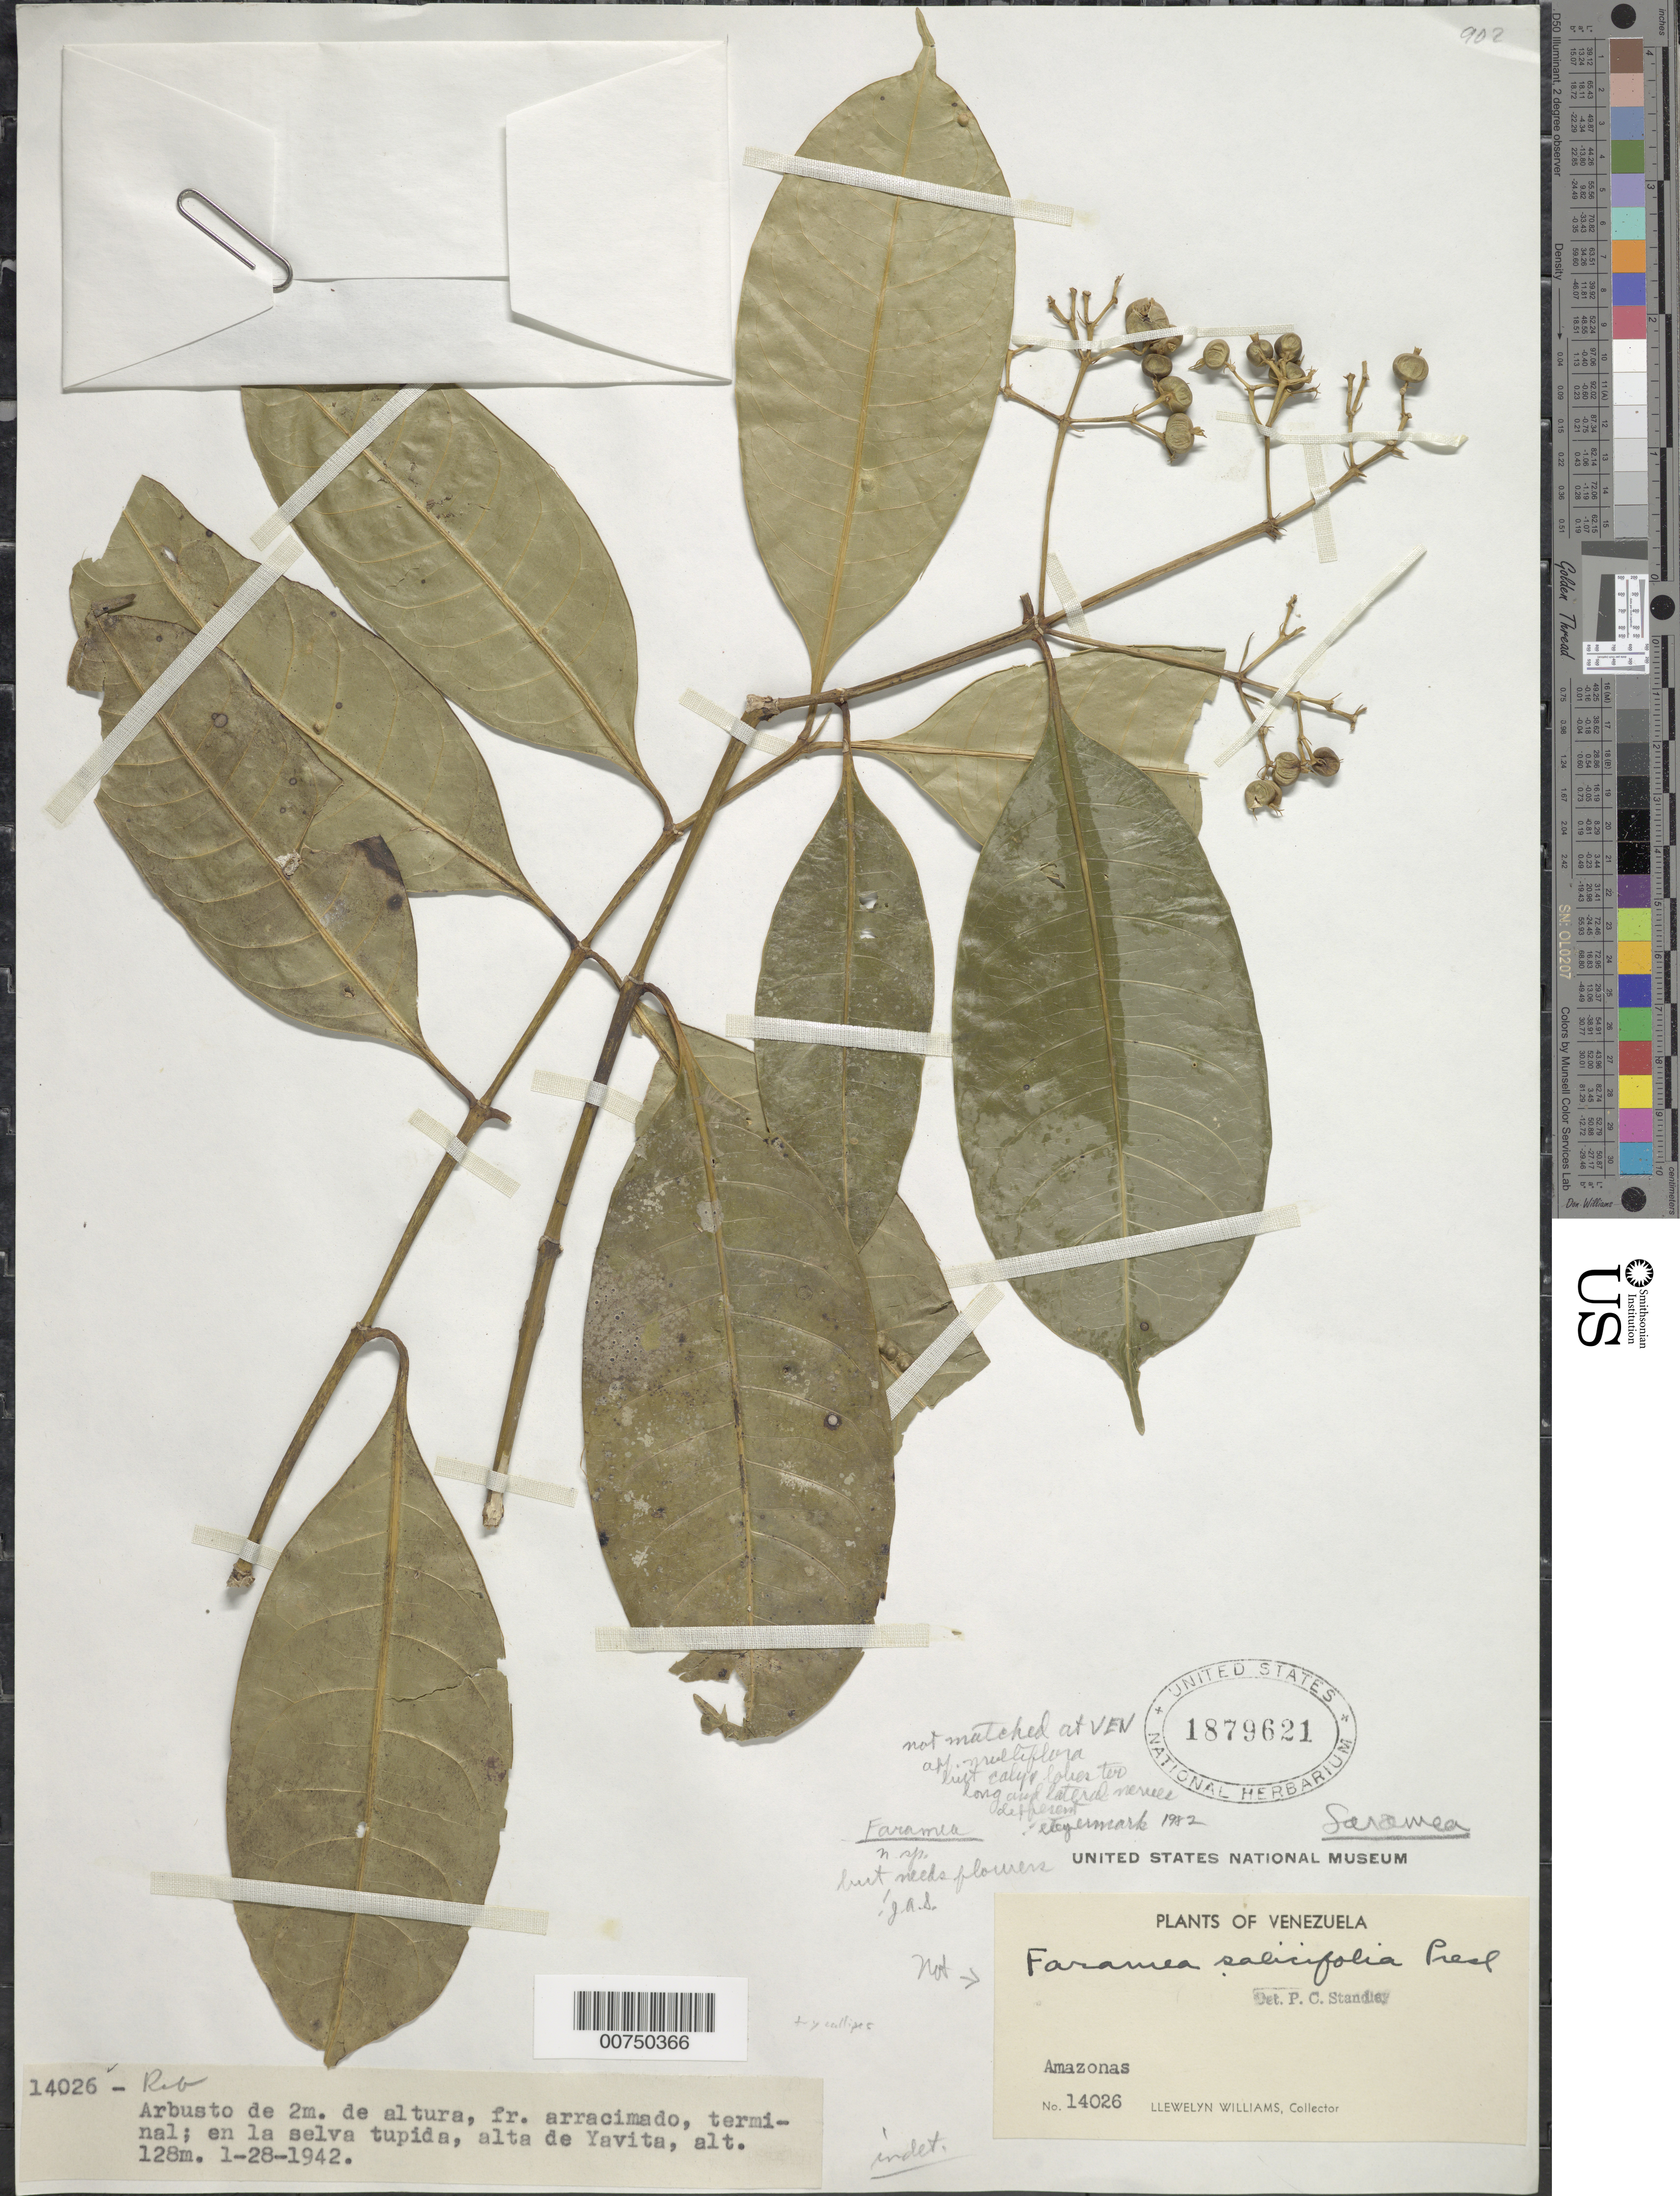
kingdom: Plantae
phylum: Tracheophyta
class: Magnoliopsida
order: Gentianales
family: Rubiaceae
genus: Faramea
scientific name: Faramea sp.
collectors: Ll. Williams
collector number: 14026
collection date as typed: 28-Jan-42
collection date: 1942-01-28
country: Venezuela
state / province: Amazonas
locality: Yavita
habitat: Selva tupida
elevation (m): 128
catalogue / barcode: US 1879621